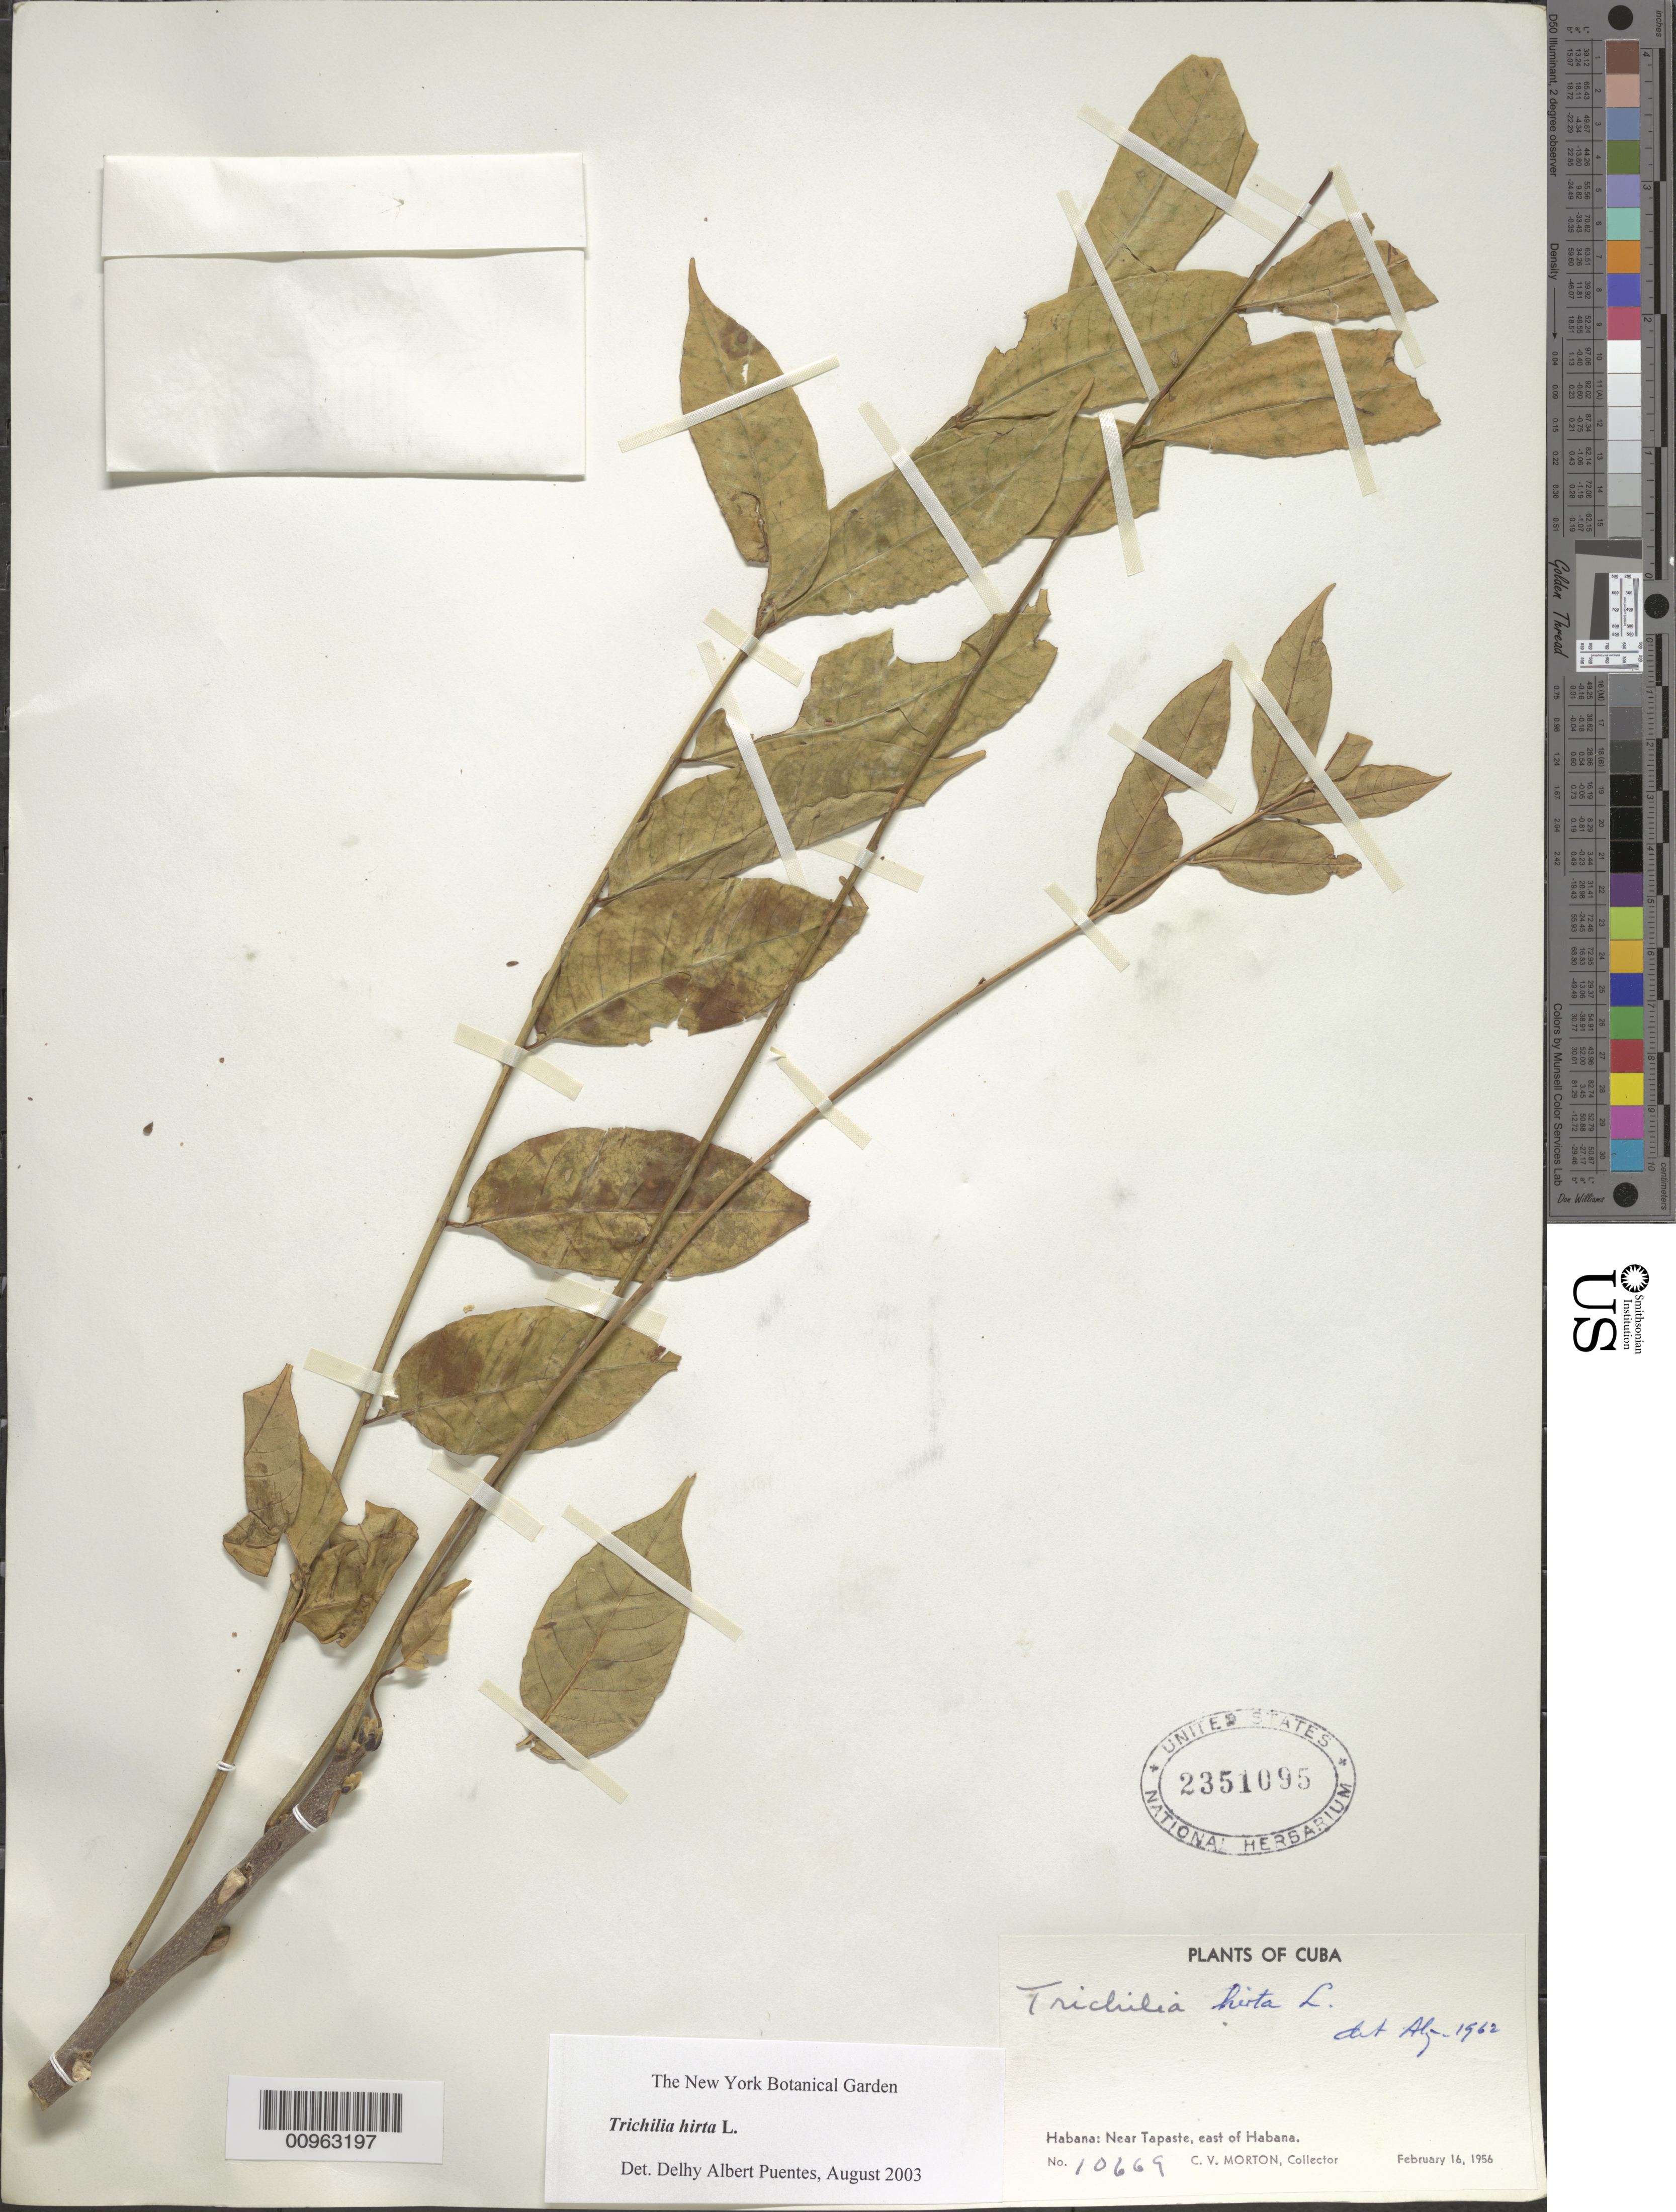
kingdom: Plantae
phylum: Tracheophyta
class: Magnoliopsida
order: Sapindales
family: Meliaceae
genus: Trichilia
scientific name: Trichilia hirta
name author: L.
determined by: Puentes, D. A.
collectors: C. V. Morton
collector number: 10669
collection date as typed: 16 Feb 1956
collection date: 1956-02-16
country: Cuba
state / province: La Habana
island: Cuba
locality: Near Tapaste, E of Habana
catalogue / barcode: US 2351095